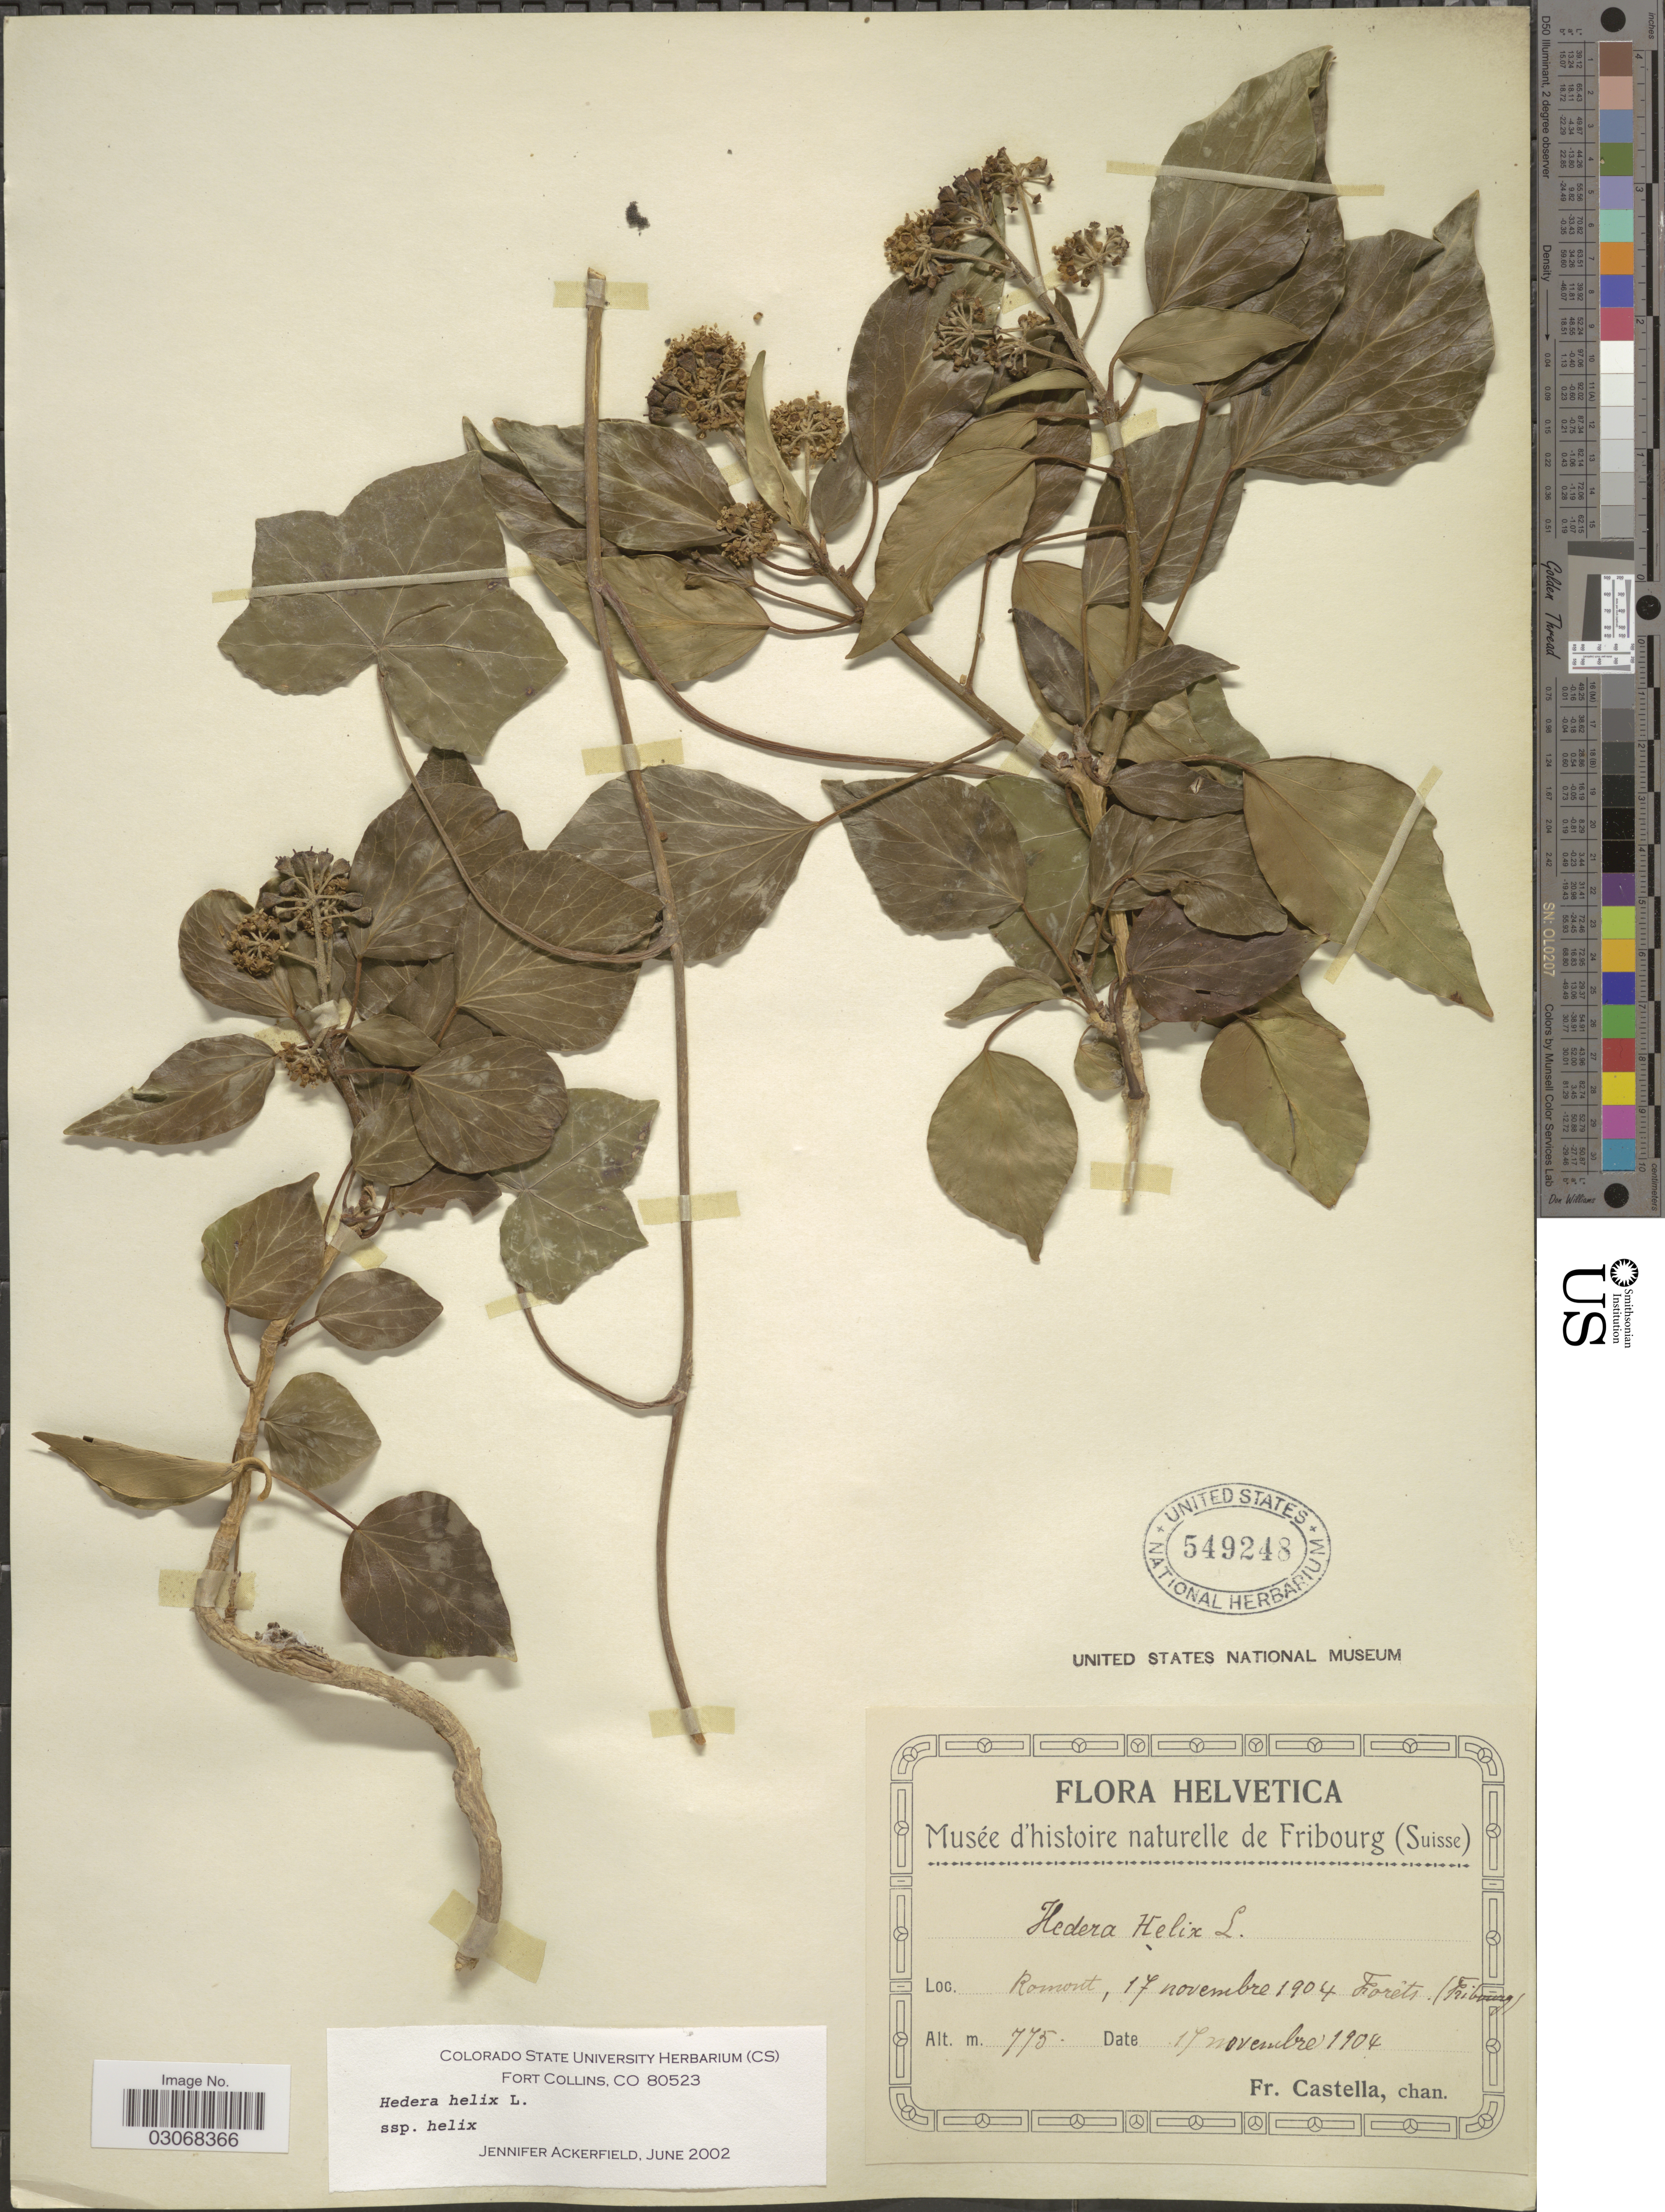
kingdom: Plantae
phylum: Tracheophyta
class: Magnoliopsida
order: Apiales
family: Araliaceae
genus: Hedera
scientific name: Hedera helix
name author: L.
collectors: Fr. Castella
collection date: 1904-11-17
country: Switzerland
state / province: Fribourg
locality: Helvetica. Romont (Fribourg).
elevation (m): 775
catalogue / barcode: US 549248